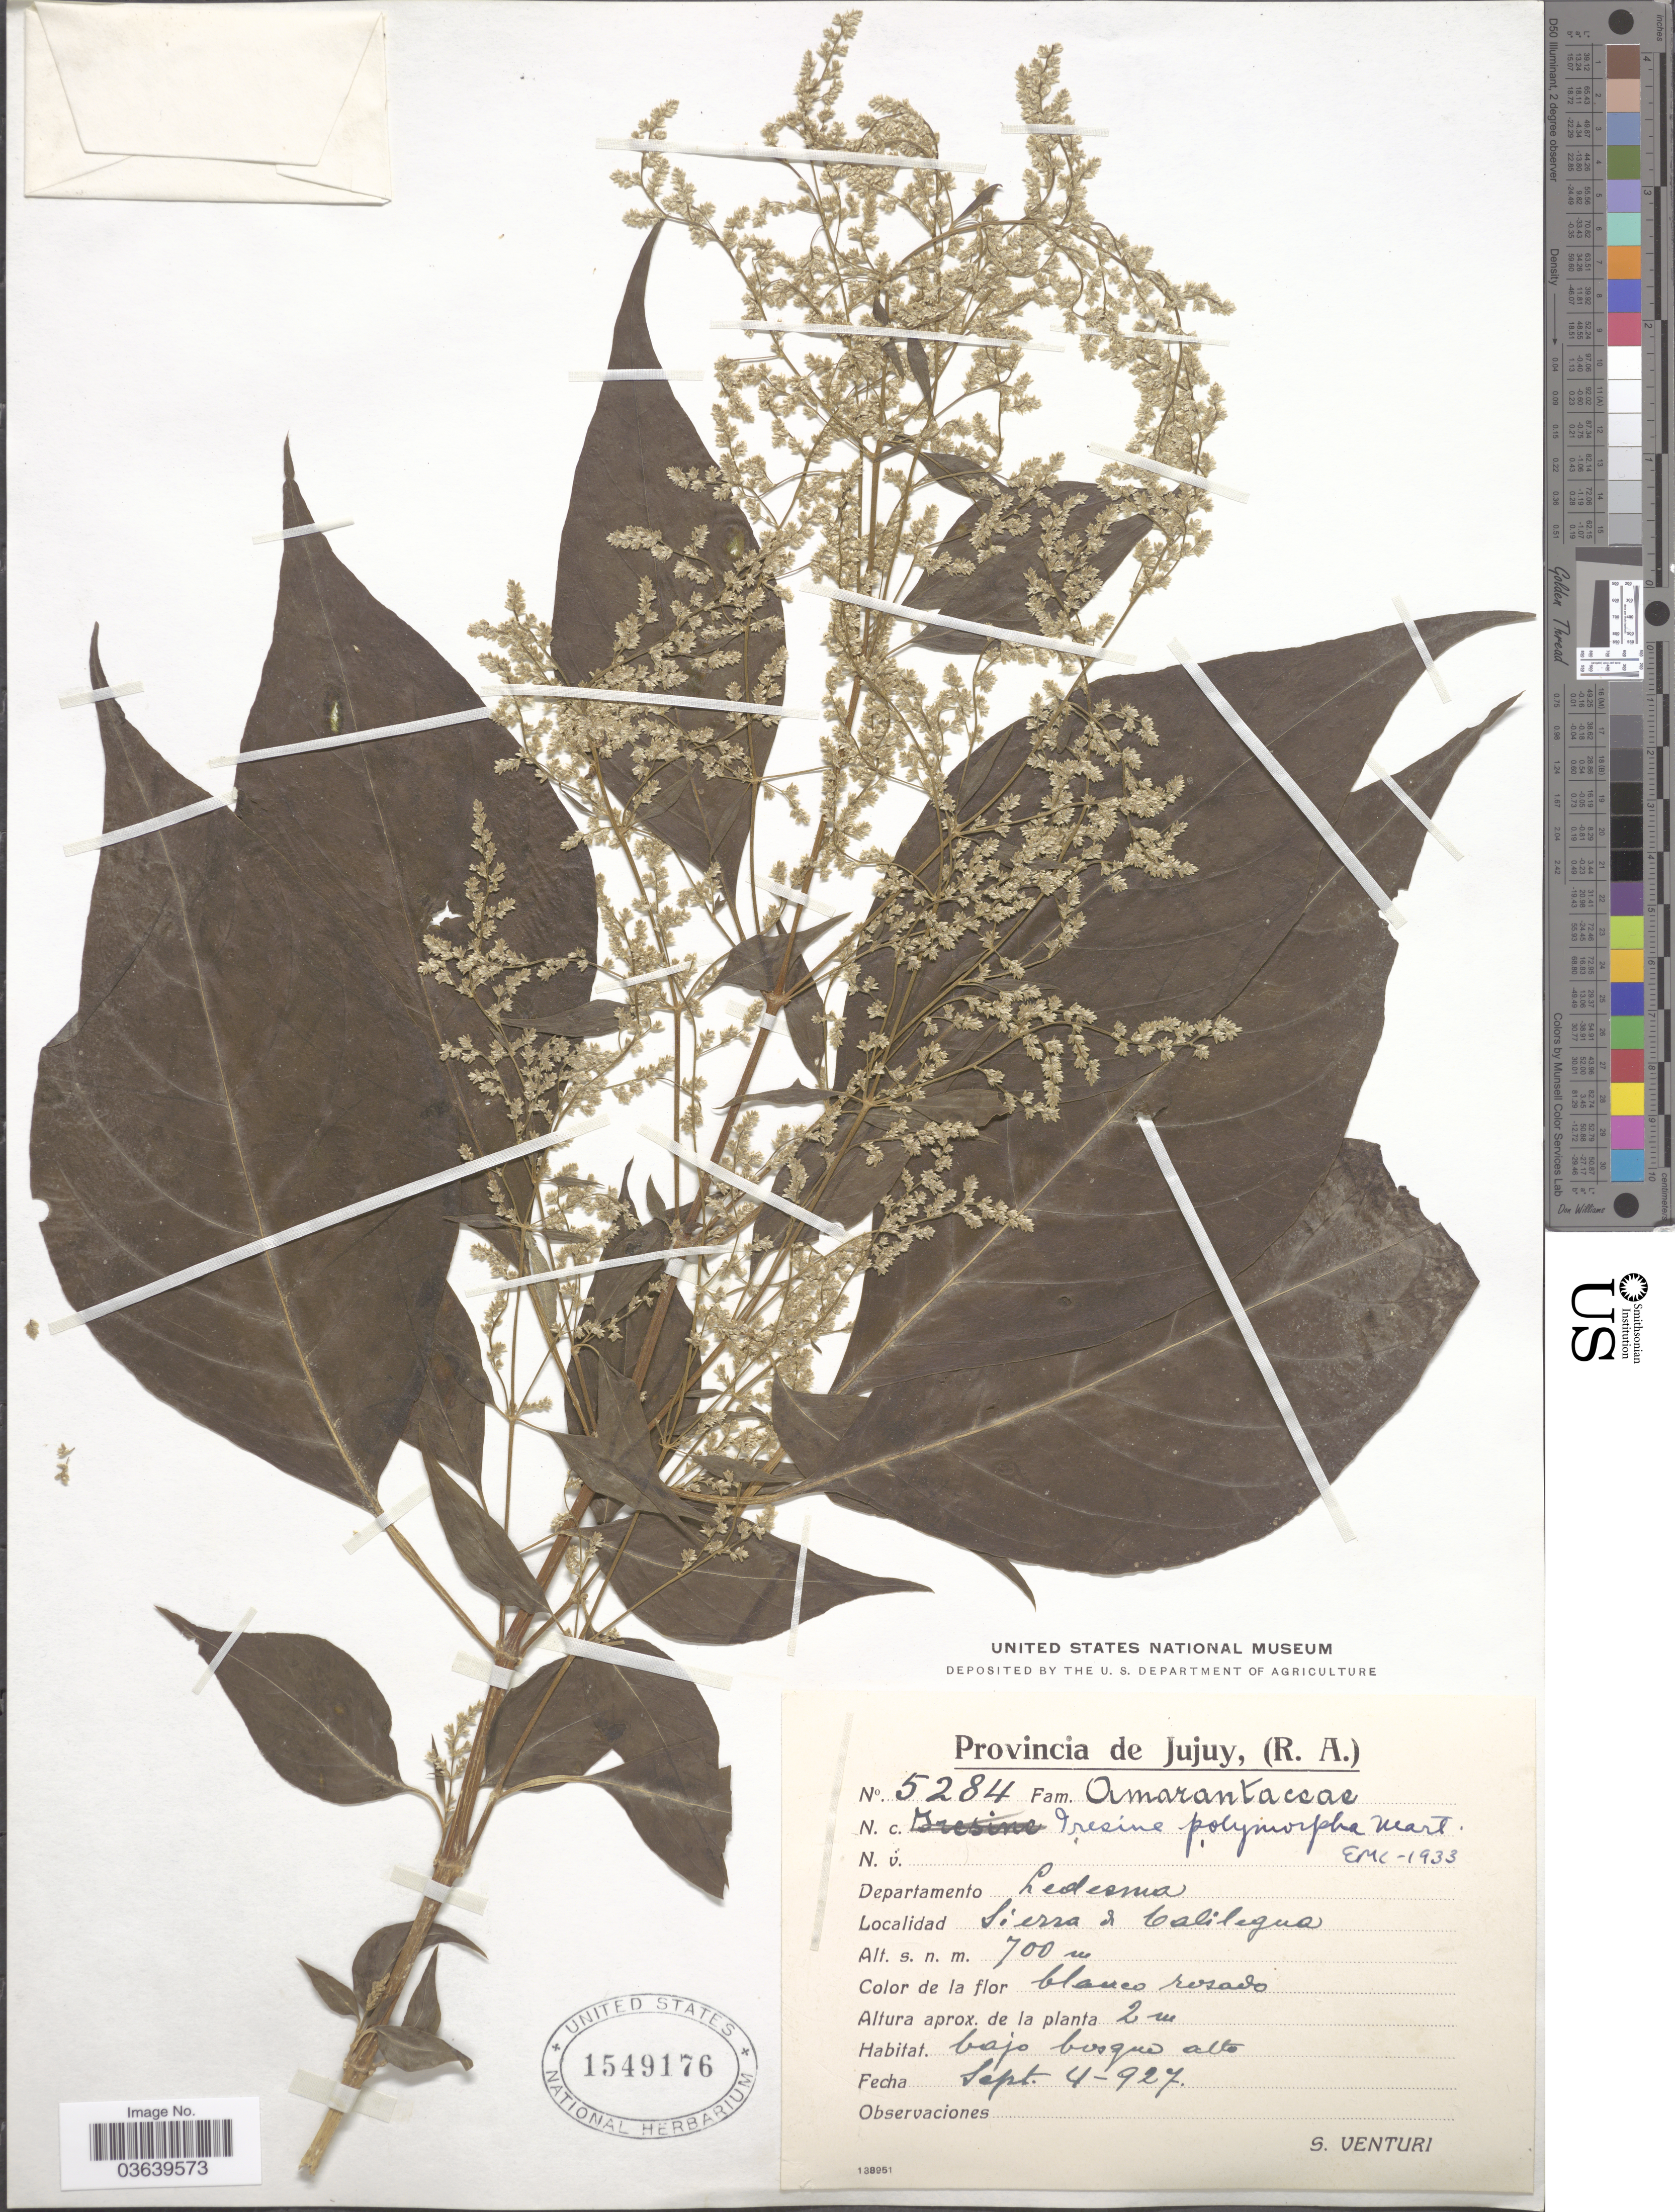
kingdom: Plantae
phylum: Tracheophyta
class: Magnoliopsida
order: Caryophyllales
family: Amaranthaceae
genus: Iresine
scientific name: Iresine polymorpha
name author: Mart.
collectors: S. Venturi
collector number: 5284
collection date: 1927-09-04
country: Argentina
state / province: Jujuy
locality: Departamento Ledesma. Sierra de Calilegua.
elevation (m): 700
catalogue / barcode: US 1549176